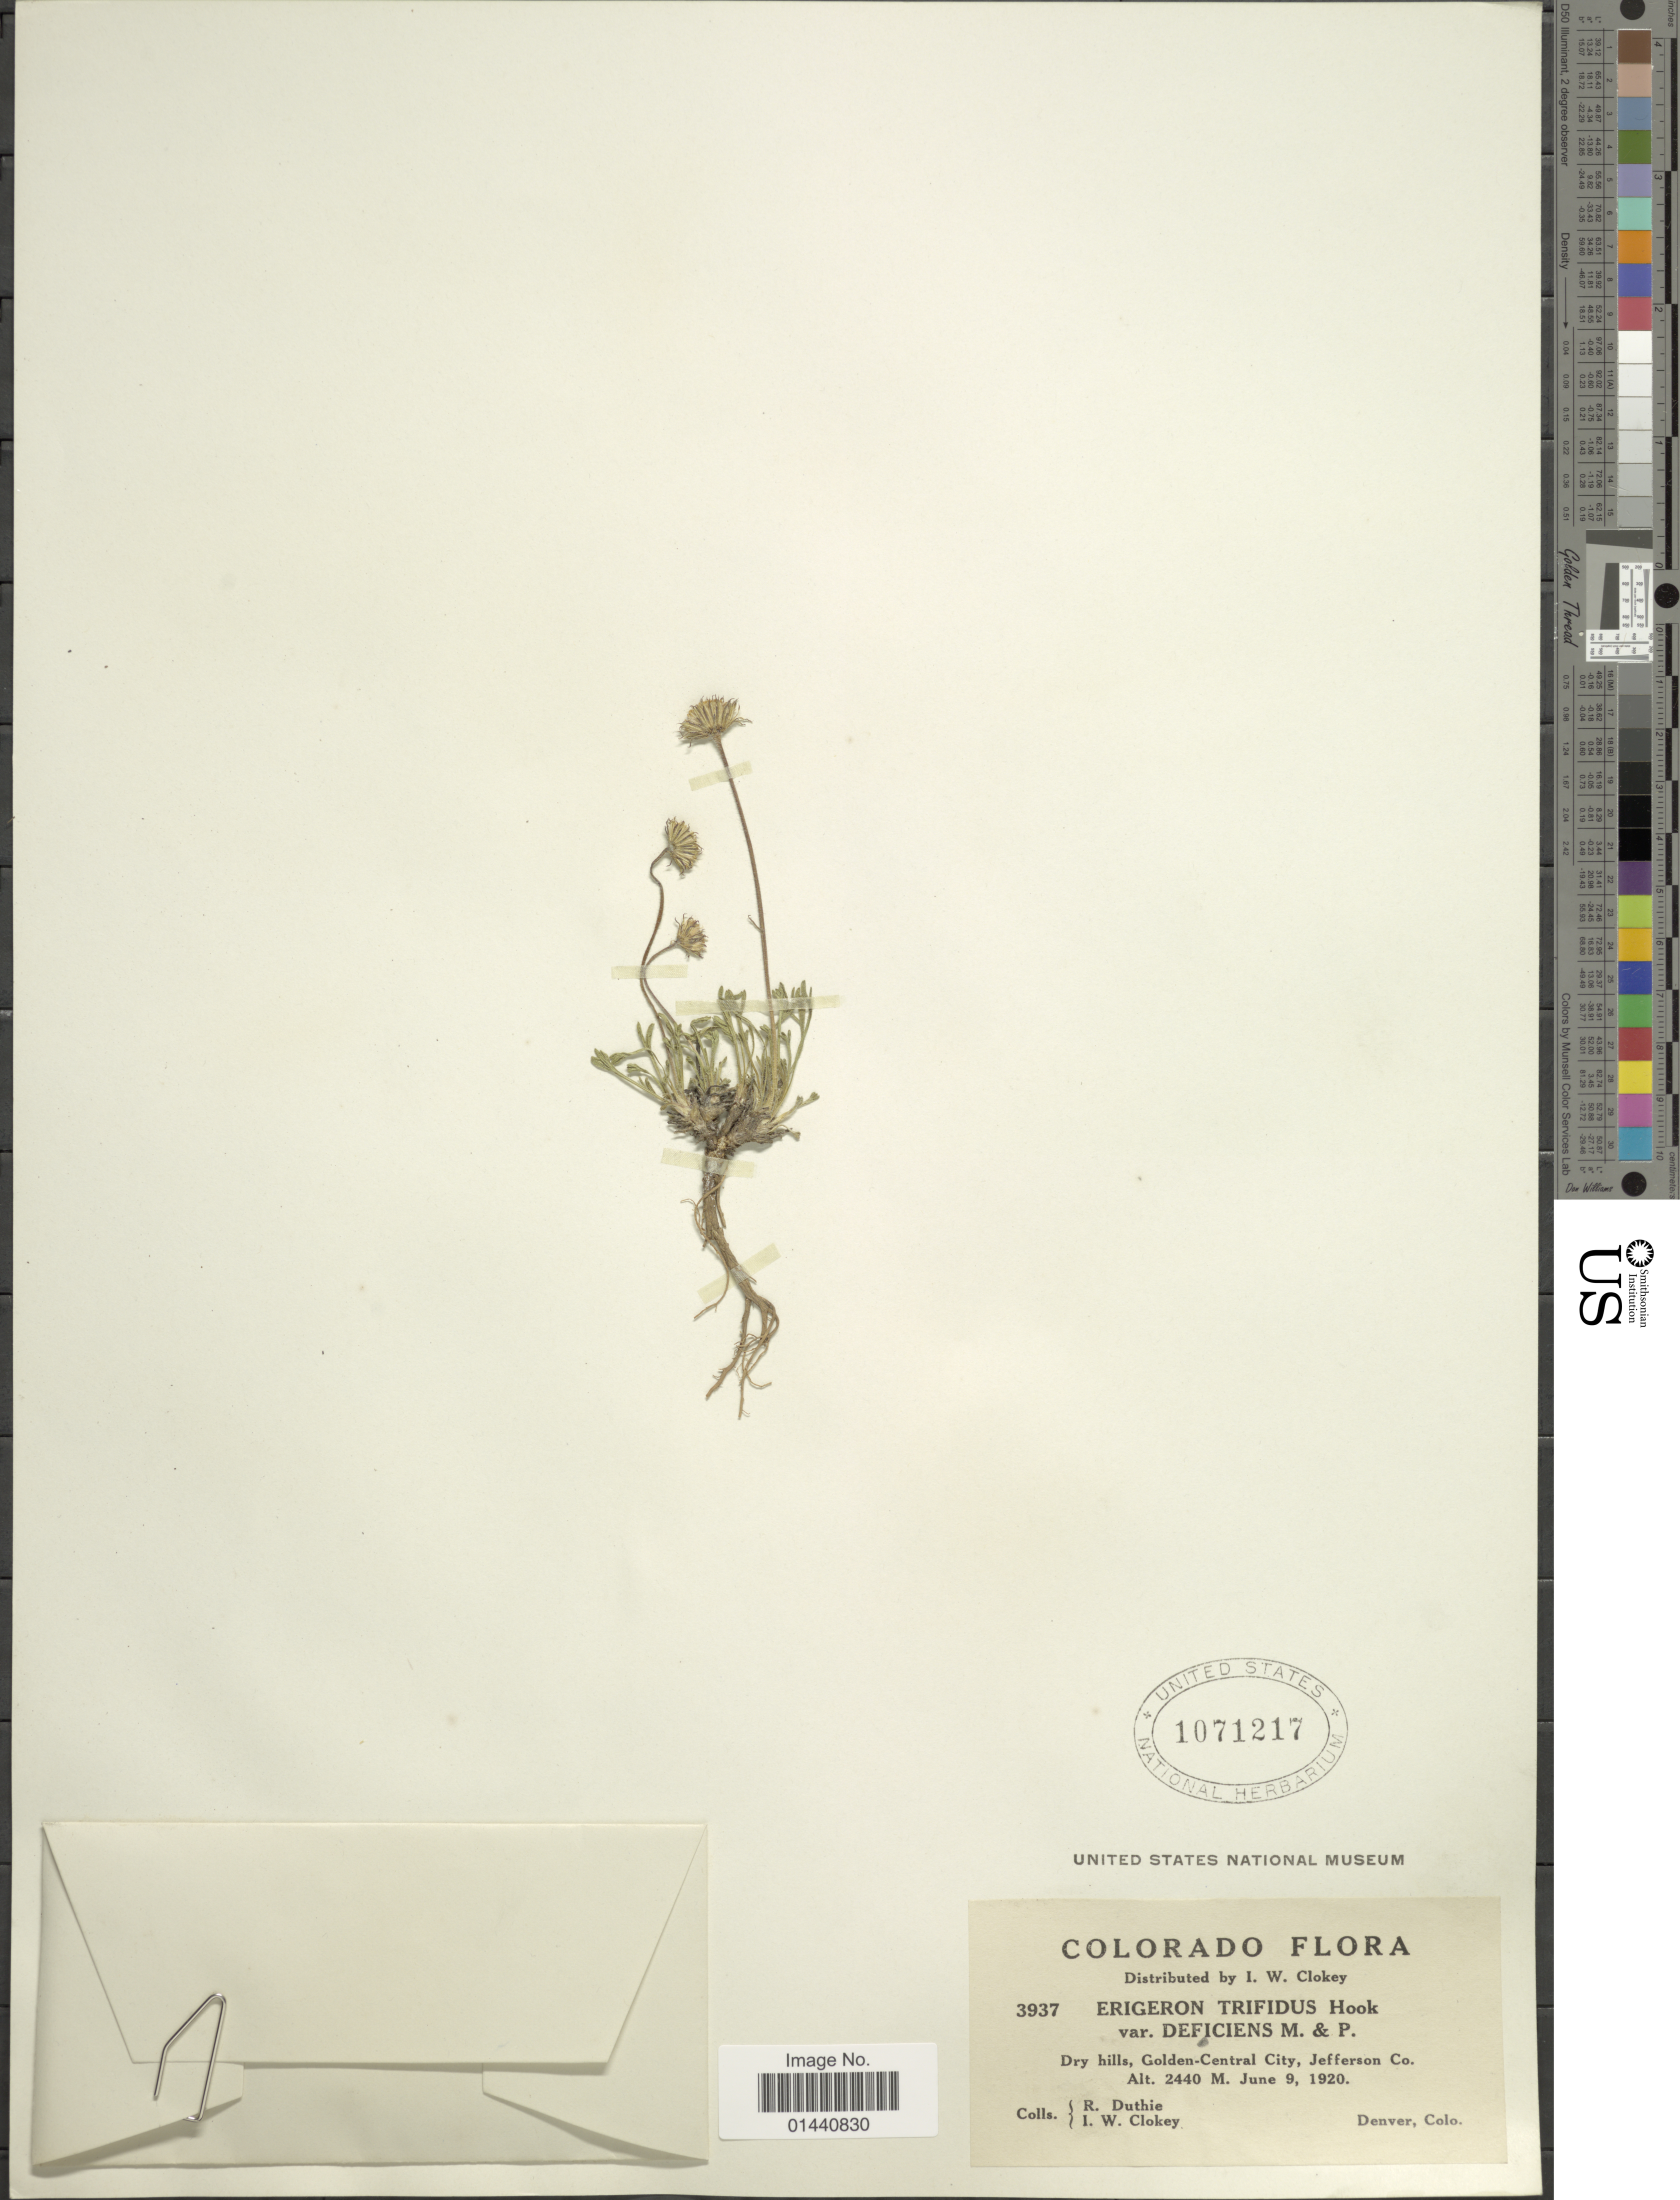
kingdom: Plantae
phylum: Tracheophyta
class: Magnoliopsida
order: Asterales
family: Asteraceae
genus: Erigeron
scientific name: Erigeron trifidus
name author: Hook.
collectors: R. Duthie & I. W. Clokey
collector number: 3937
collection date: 1920-06-09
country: United States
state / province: Colorado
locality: Golden-Central City, Jefferson Co.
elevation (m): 2440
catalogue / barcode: US 1071217